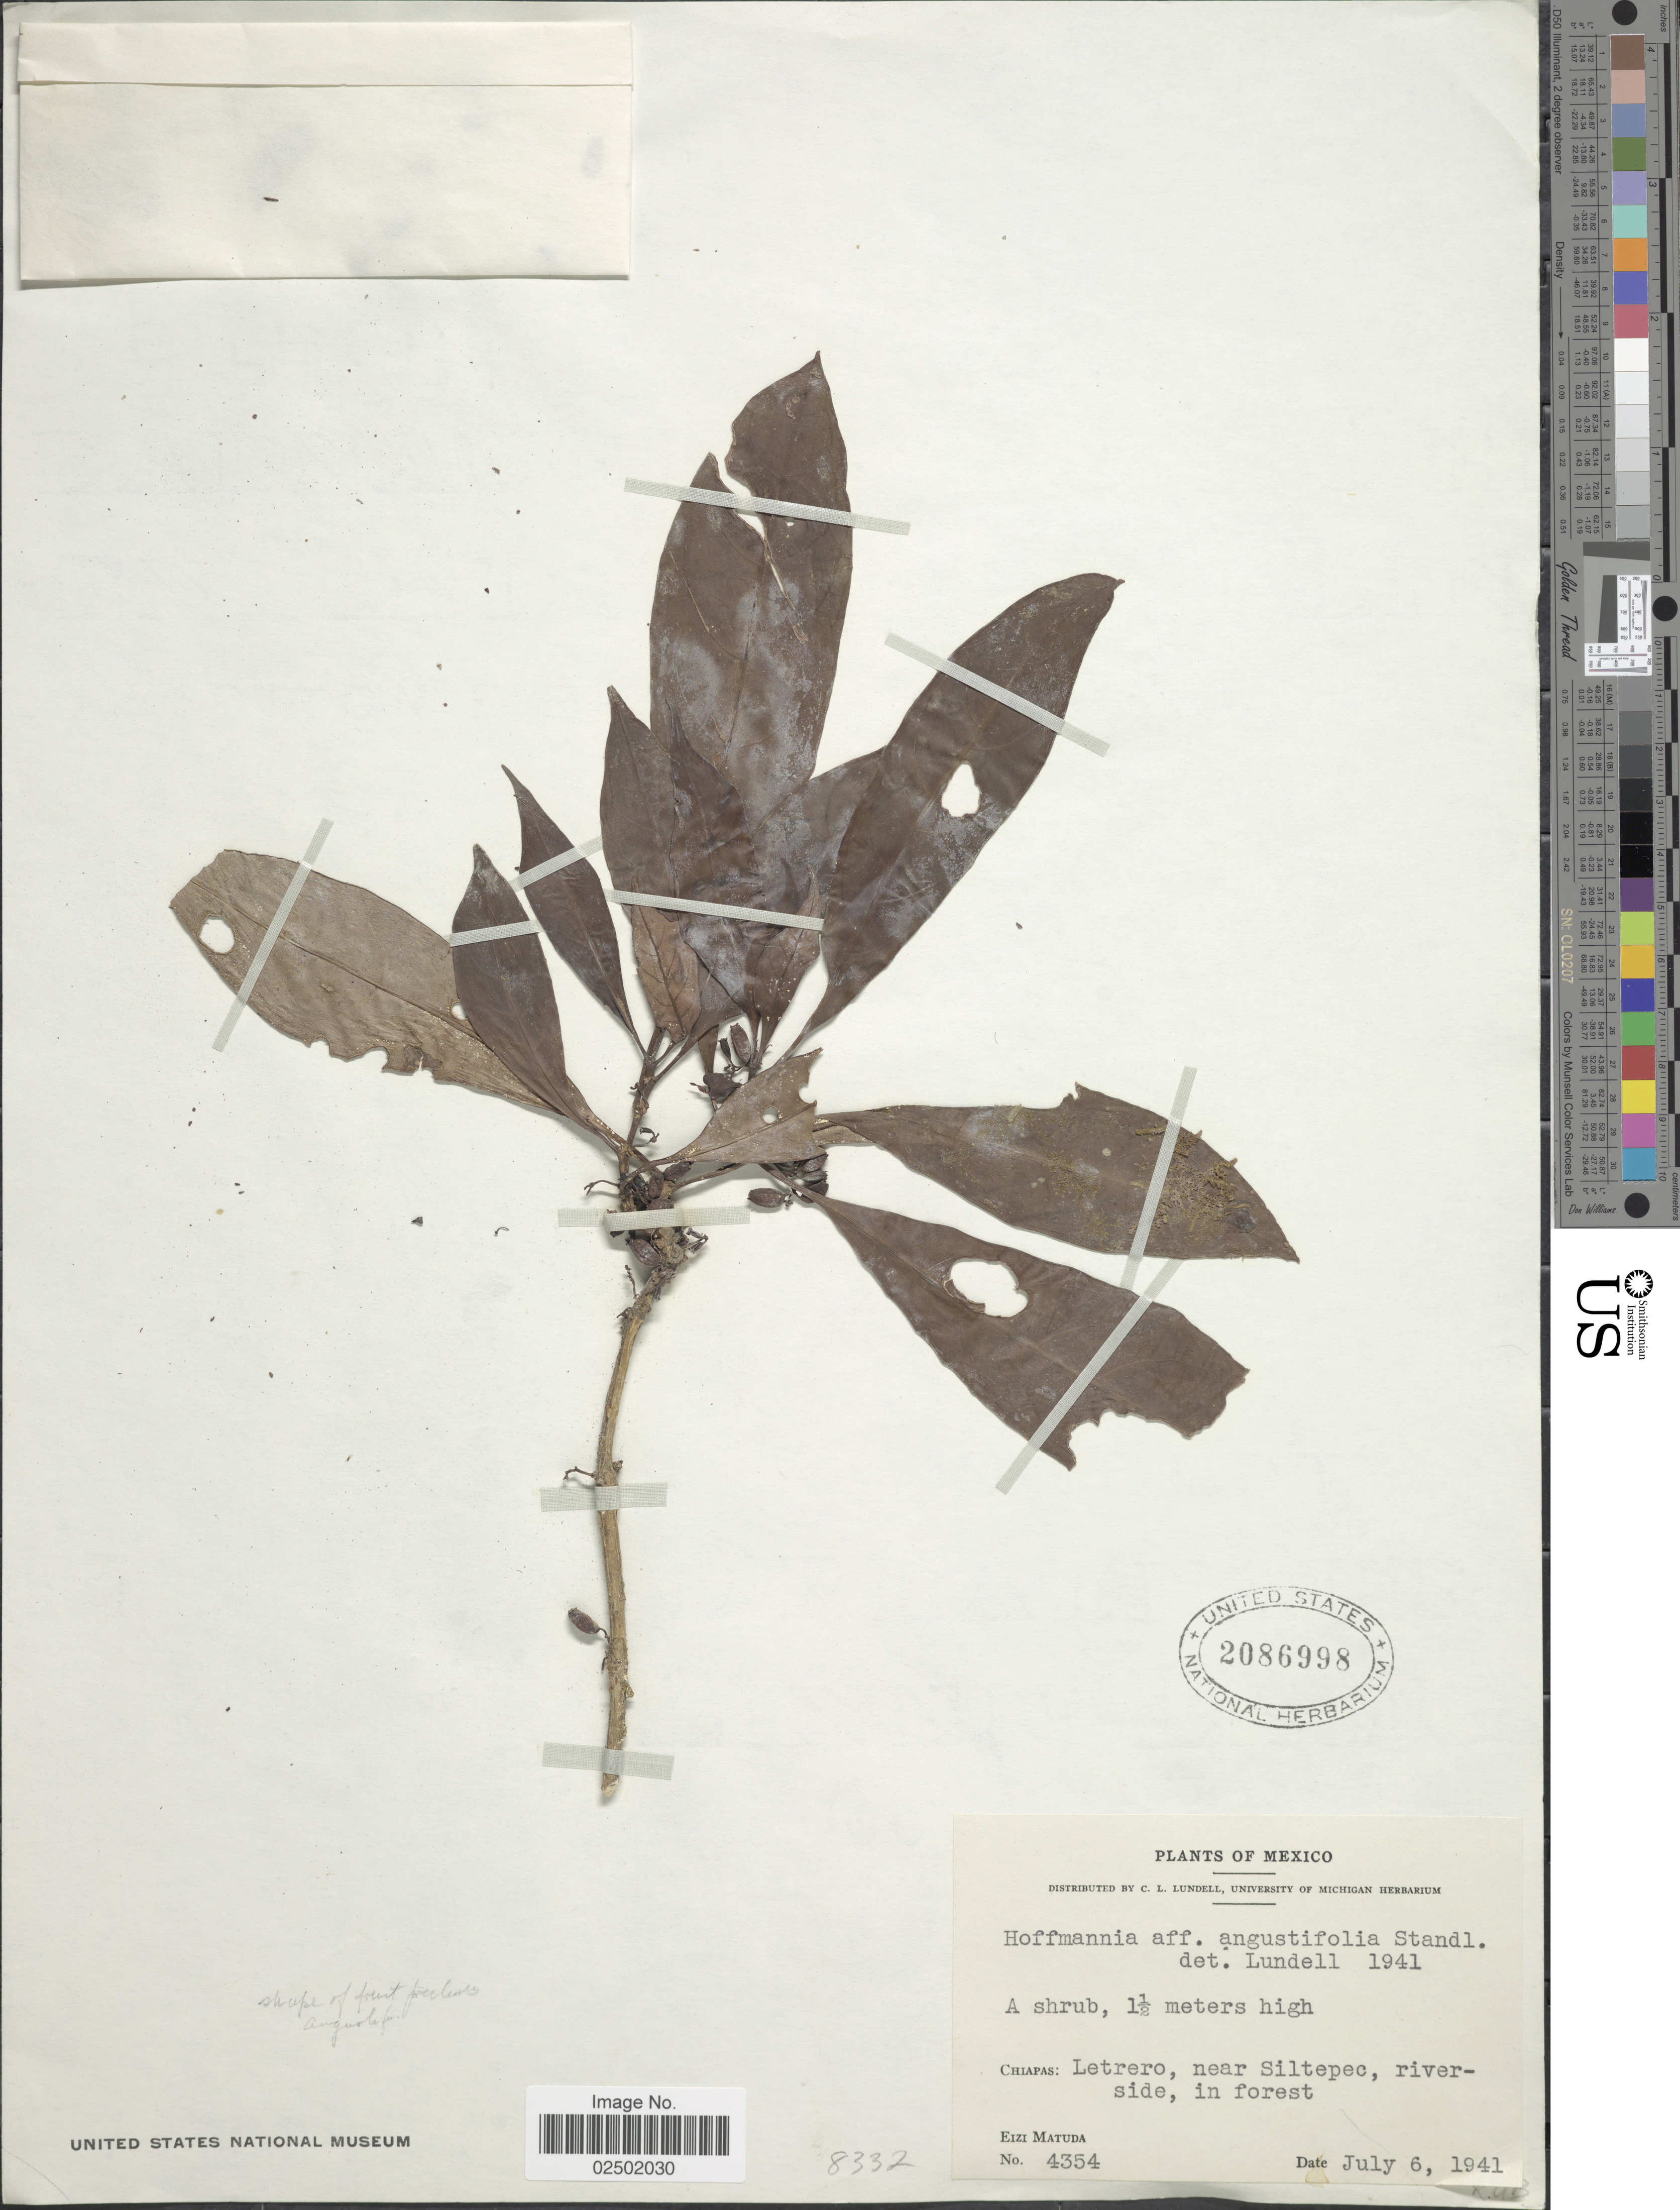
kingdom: Plantae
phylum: Tracheophyta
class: Magnoliopsida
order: Gentianales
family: Rubiaceae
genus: Hoffmannia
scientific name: Hoffmannia sp.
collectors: E. Matuda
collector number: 4354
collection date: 1941-07-06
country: Mexico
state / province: Chiapas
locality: Chiapas: Letrero, near Siltepec, river-side, in forest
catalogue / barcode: US 2086998